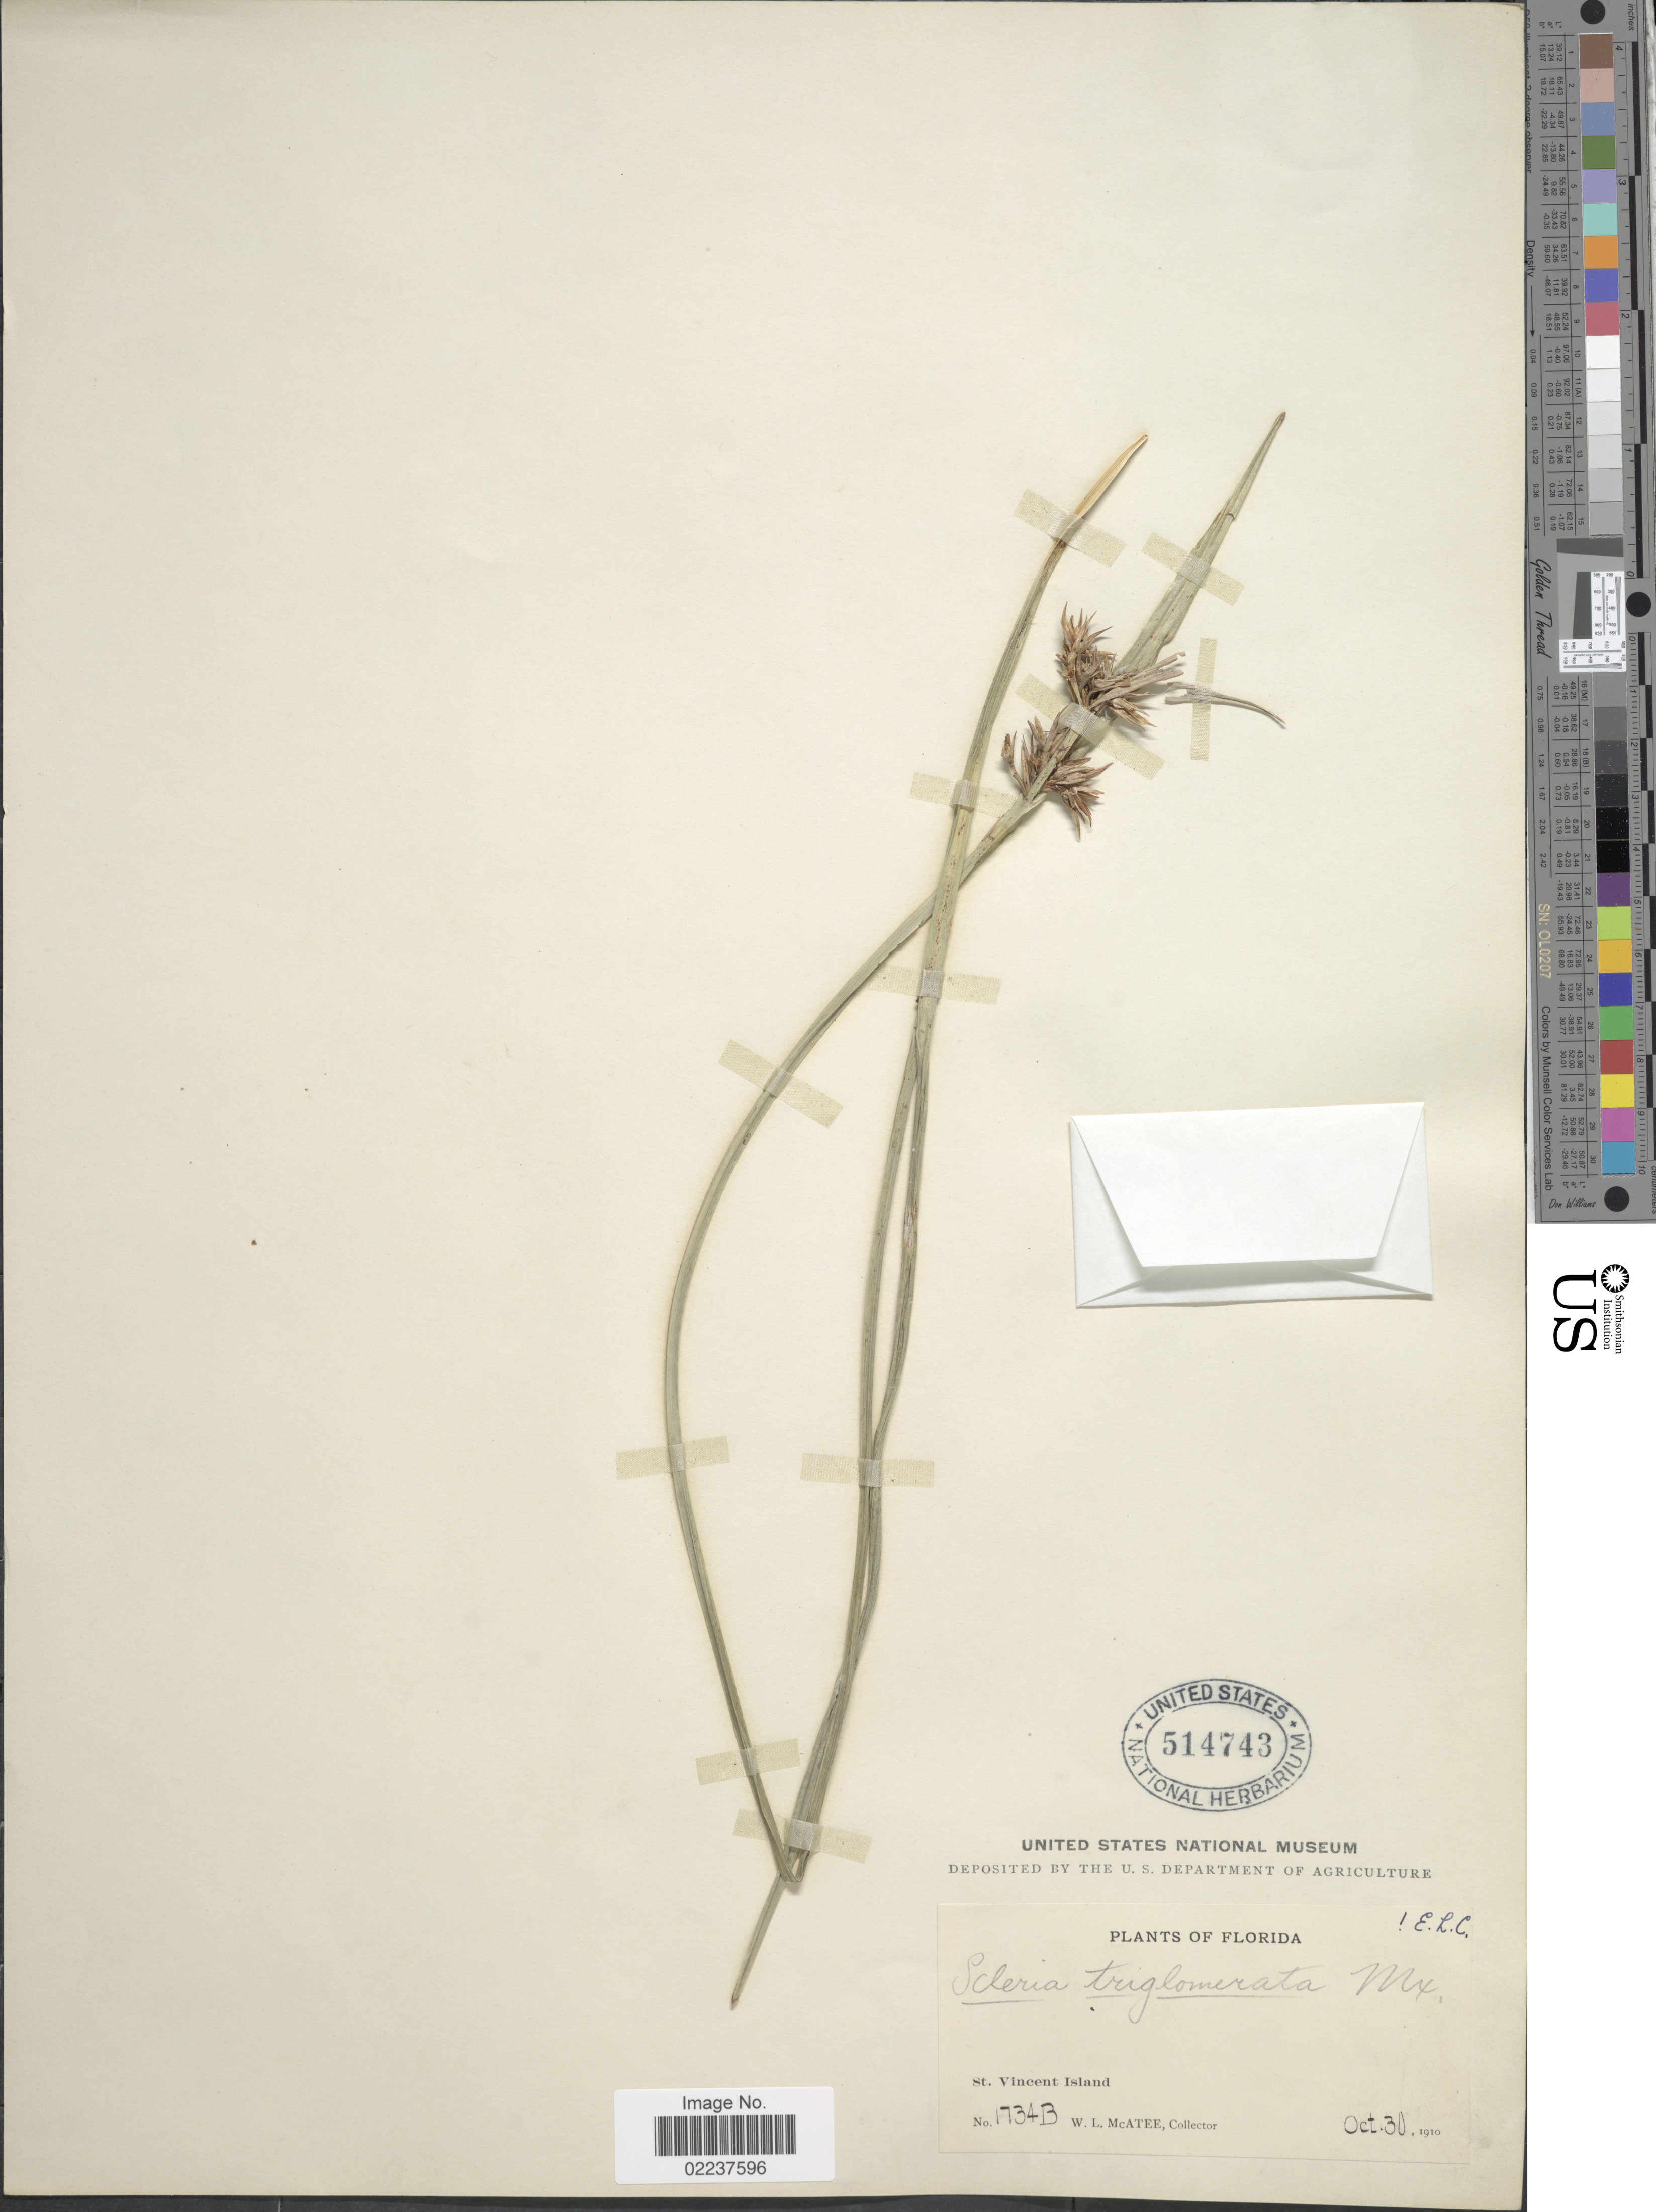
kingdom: Plantae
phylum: Tracheophyta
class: Liliopsida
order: Poales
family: Cyperaceae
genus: Scleria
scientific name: Scleria triglomerata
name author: Michx.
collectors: W. McAtee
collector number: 1734B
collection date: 1910-10-30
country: United States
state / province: Florida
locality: St. Vincent Island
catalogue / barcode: US 514743